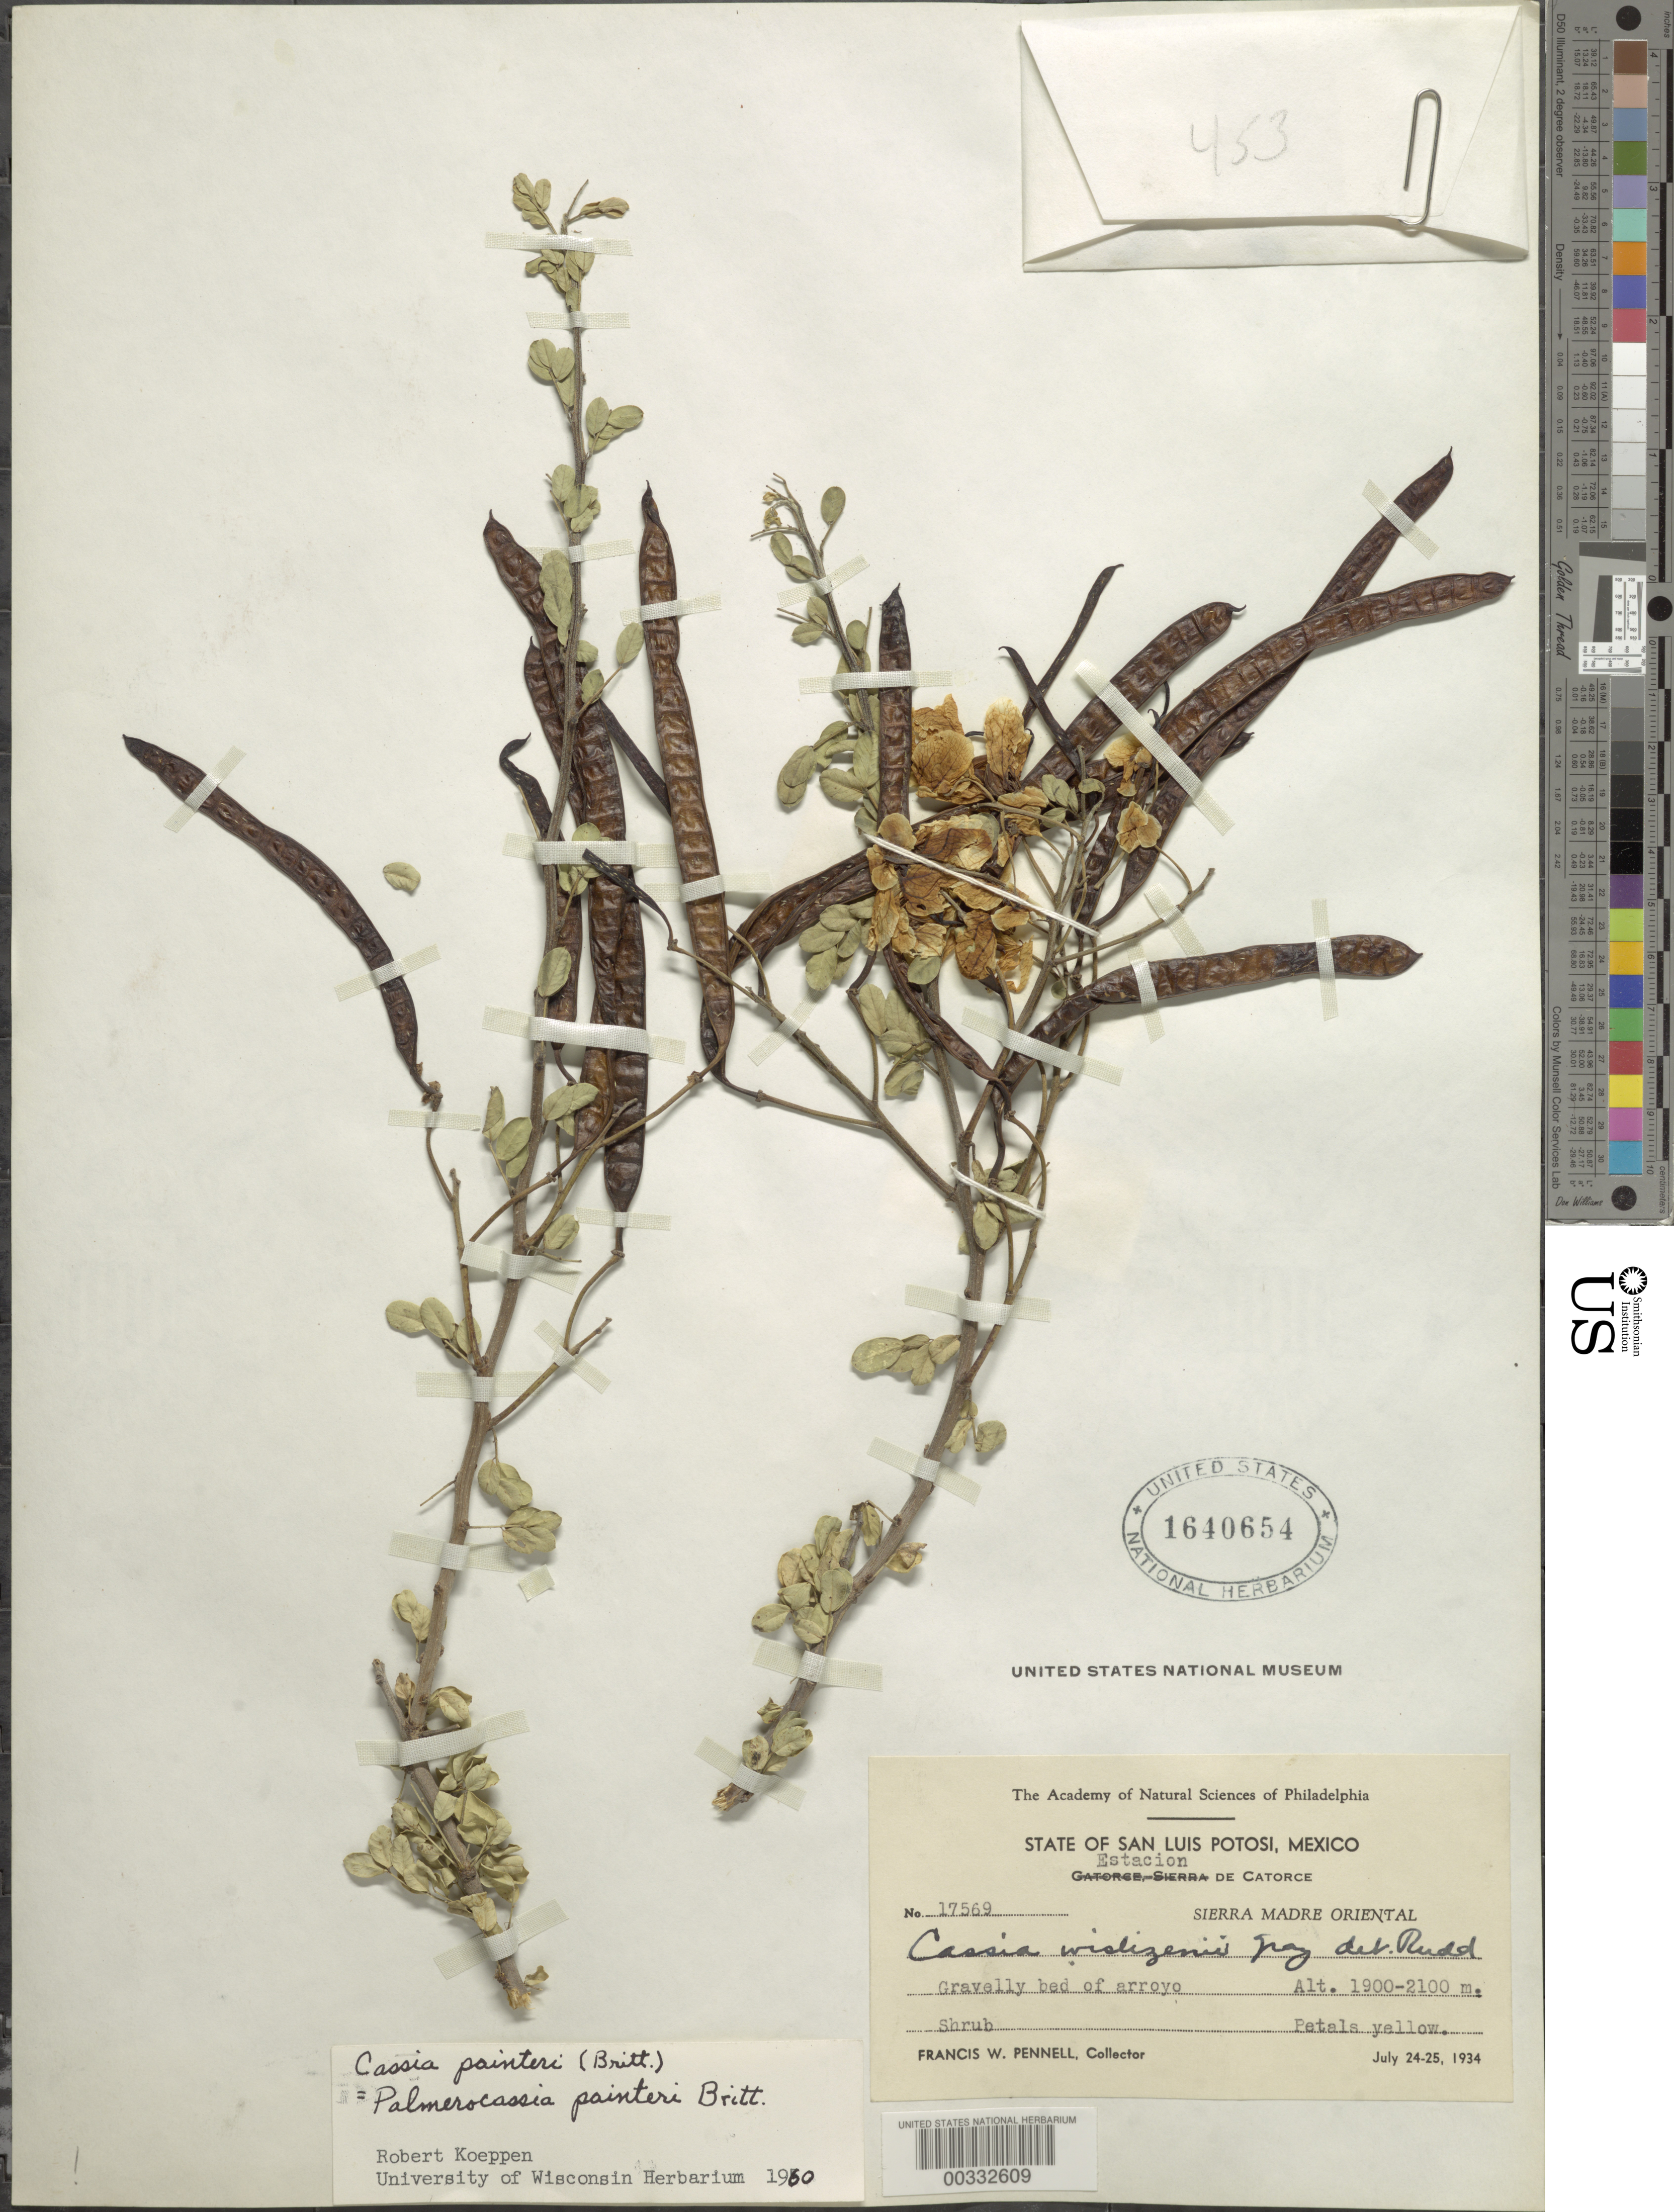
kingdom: Plantae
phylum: Tracheophyta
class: Magnoliopsida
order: Fabales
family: Fabaceae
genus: Senna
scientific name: Senna wislizeni var. painteri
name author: (Britton & Rose) H.S. Irwin & Barneby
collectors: F. W. Pennell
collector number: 17569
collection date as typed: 24 Jul 1934 to 25 Jul 1934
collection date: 1934-07-24/1934-07-25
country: Mexico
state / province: San Luis Potosí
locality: Estacion de catorce; Sierra Madre oriental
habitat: Gravelly bed of arroyos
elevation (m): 1900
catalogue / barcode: US 1640654